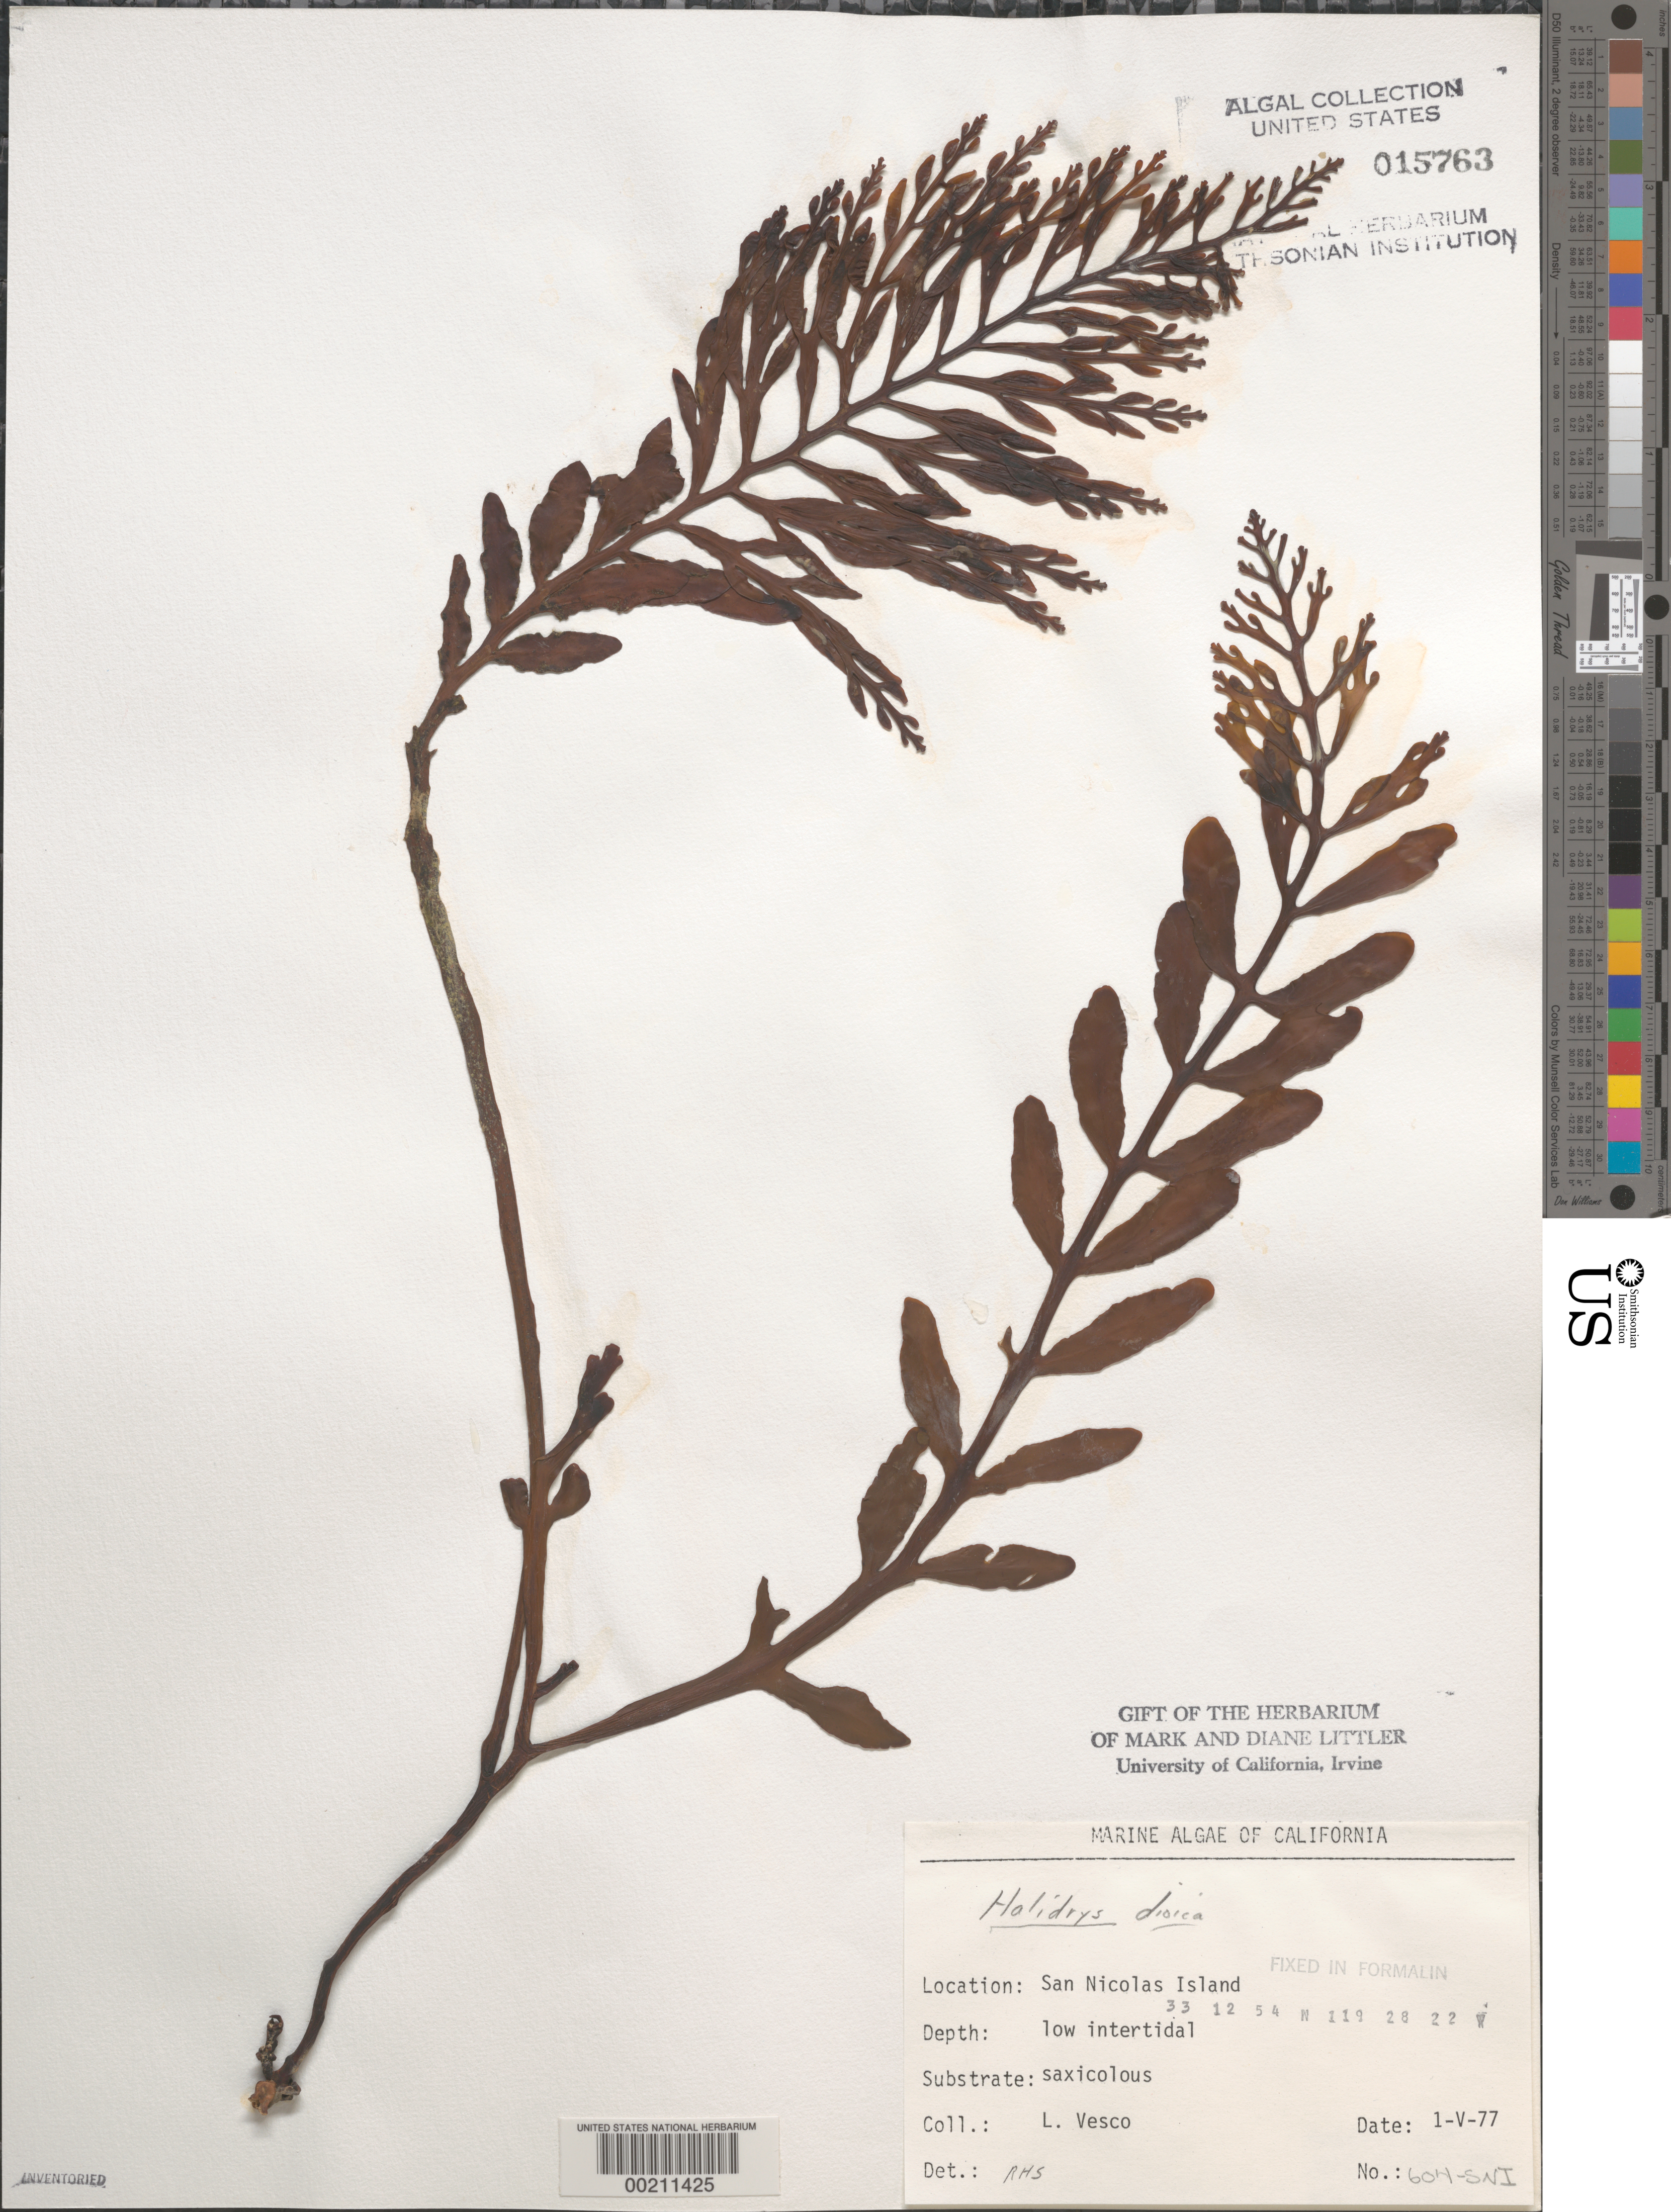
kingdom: Chromista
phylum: Ochrophyta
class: Phaeophyceae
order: Fucales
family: Sargassaceae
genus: Halidrys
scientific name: Halidrys dioica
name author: N.L. Gardner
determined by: Sims, Robert H.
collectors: L. Vesco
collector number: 604-sni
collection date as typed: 01 May 1977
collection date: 1977-05-01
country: United States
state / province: California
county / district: Ventura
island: San Nicolas Island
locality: Dutch Harbor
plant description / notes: BLM-SOCALBIGHT Rocky Intertidal Survey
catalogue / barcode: US 15763